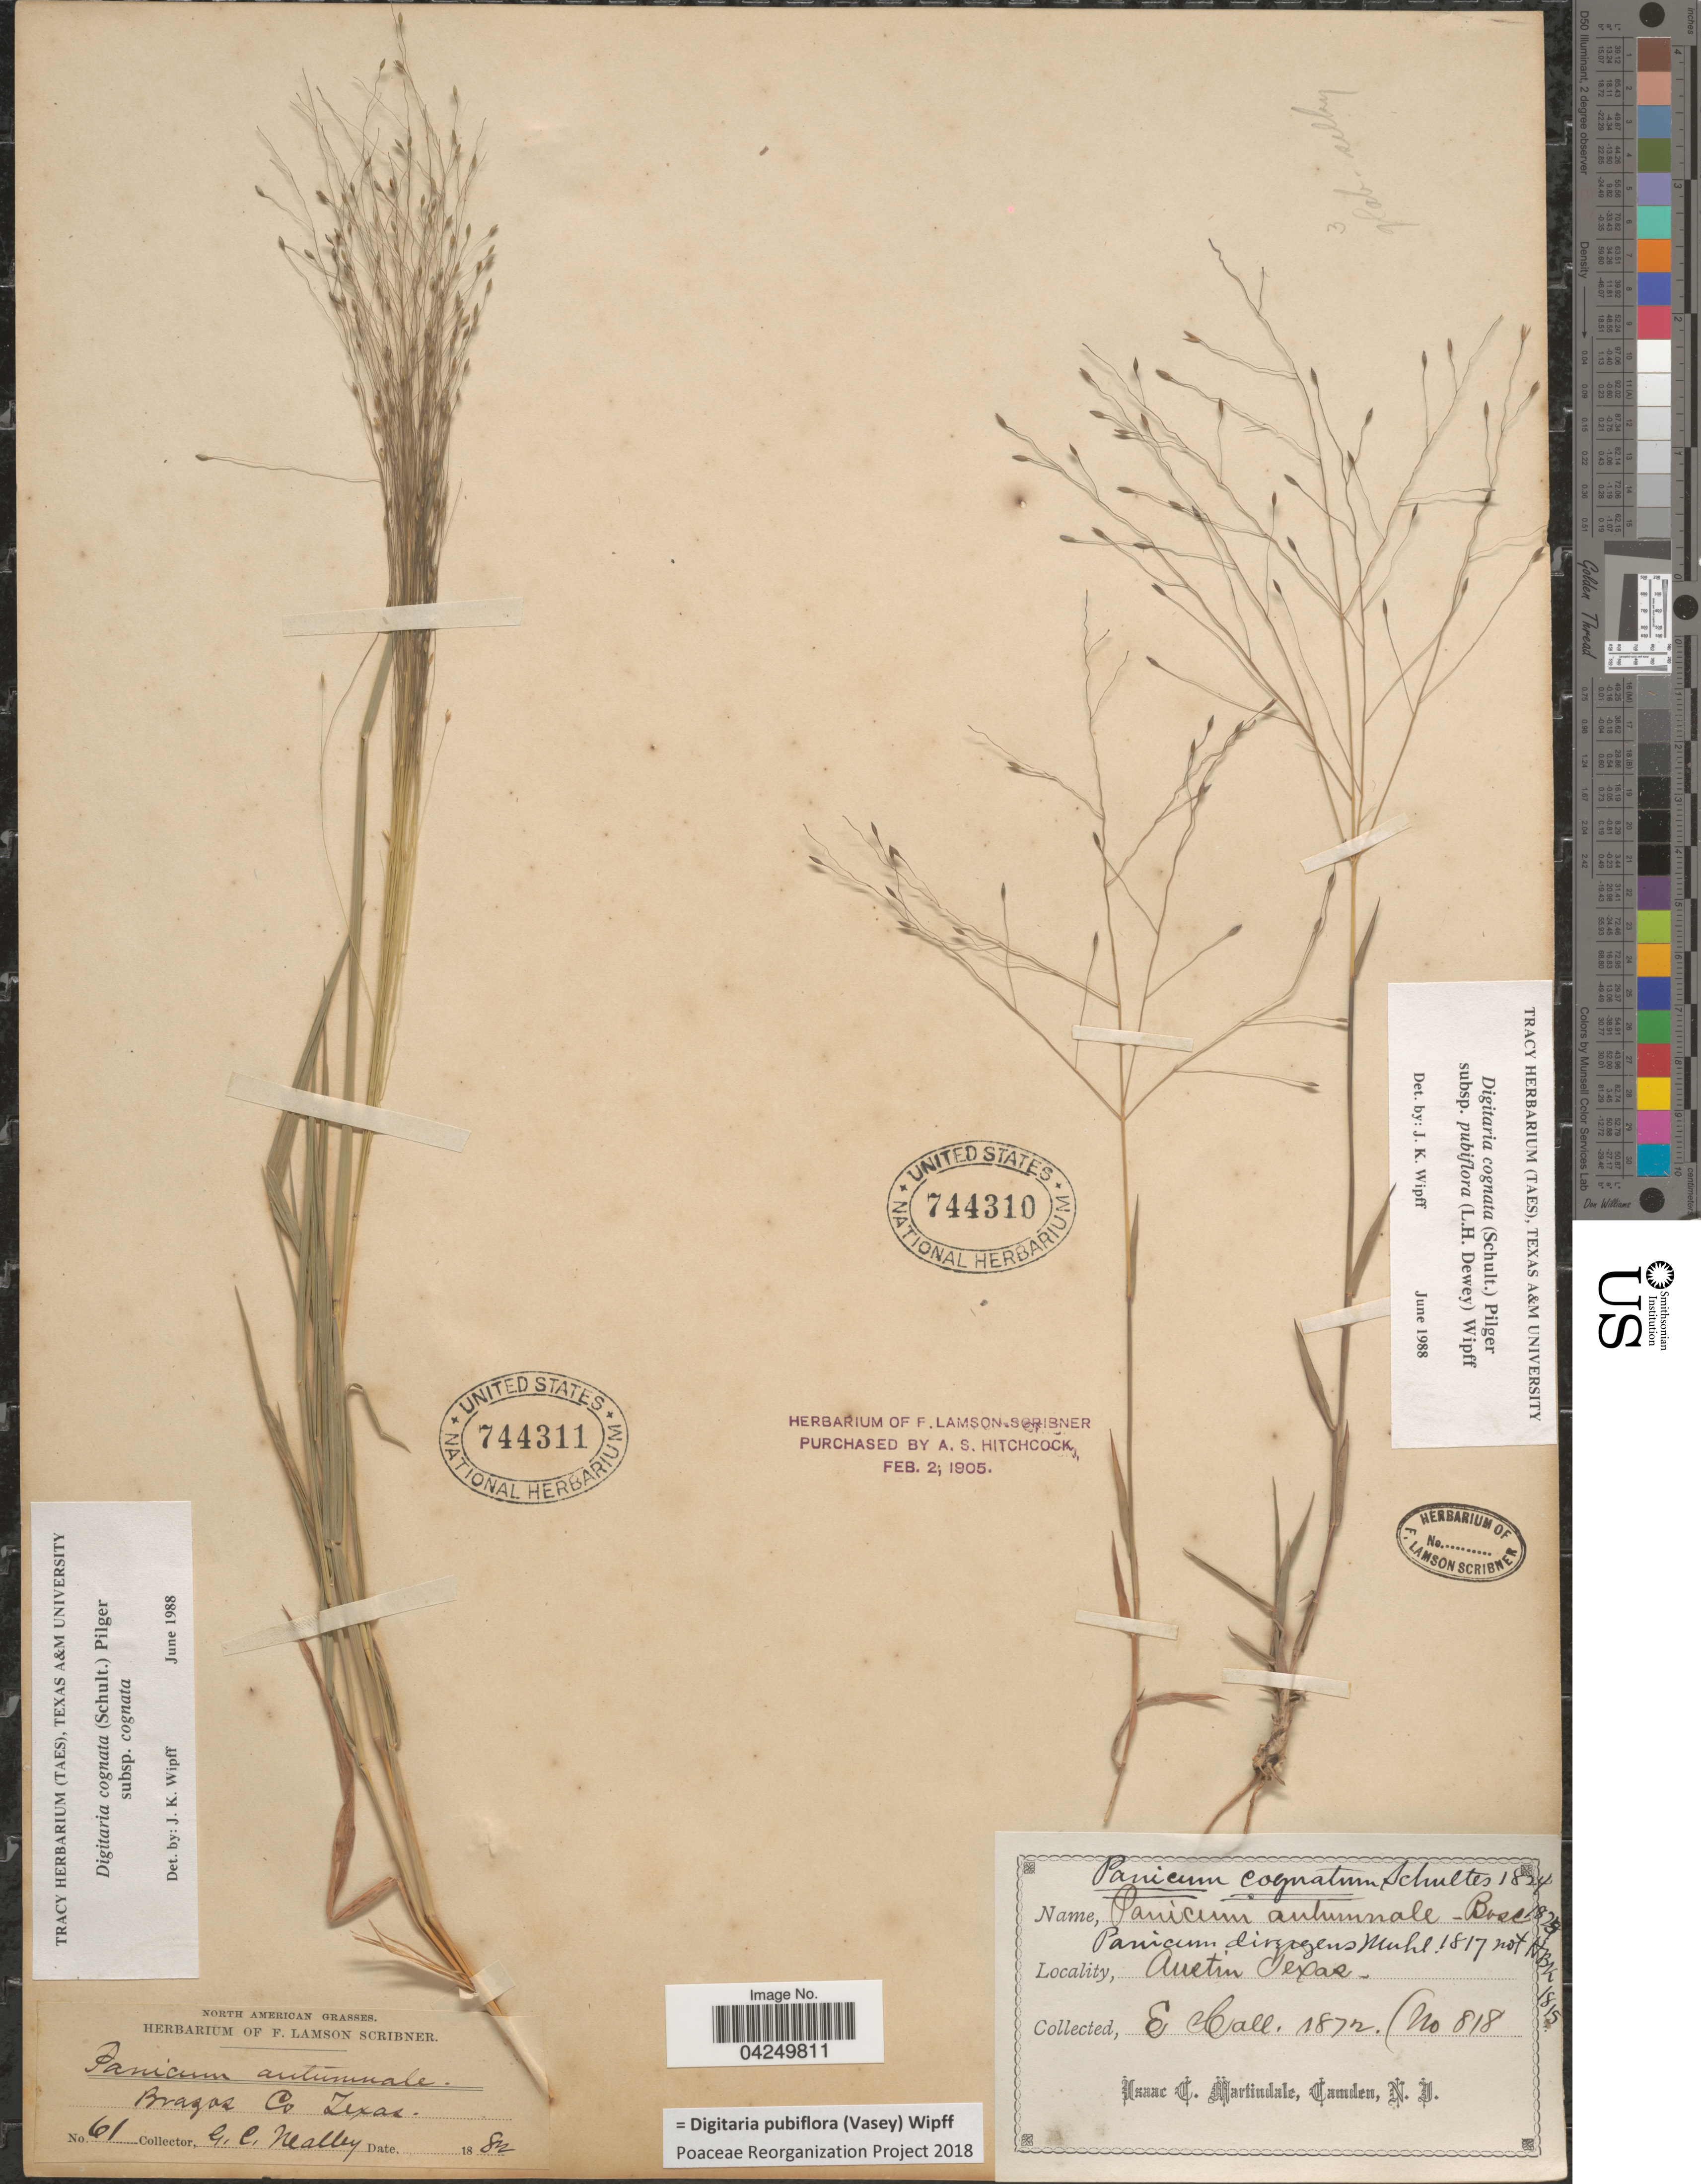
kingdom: Plantae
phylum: Tracheophyta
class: Liliopsida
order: Poales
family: Poaceae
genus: Digitaria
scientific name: Digitaria pubiflora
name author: (Vasey) Wipff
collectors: G. C. Nealley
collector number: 61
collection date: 1882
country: United States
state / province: Texas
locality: Brazos Co.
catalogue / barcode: US 744311